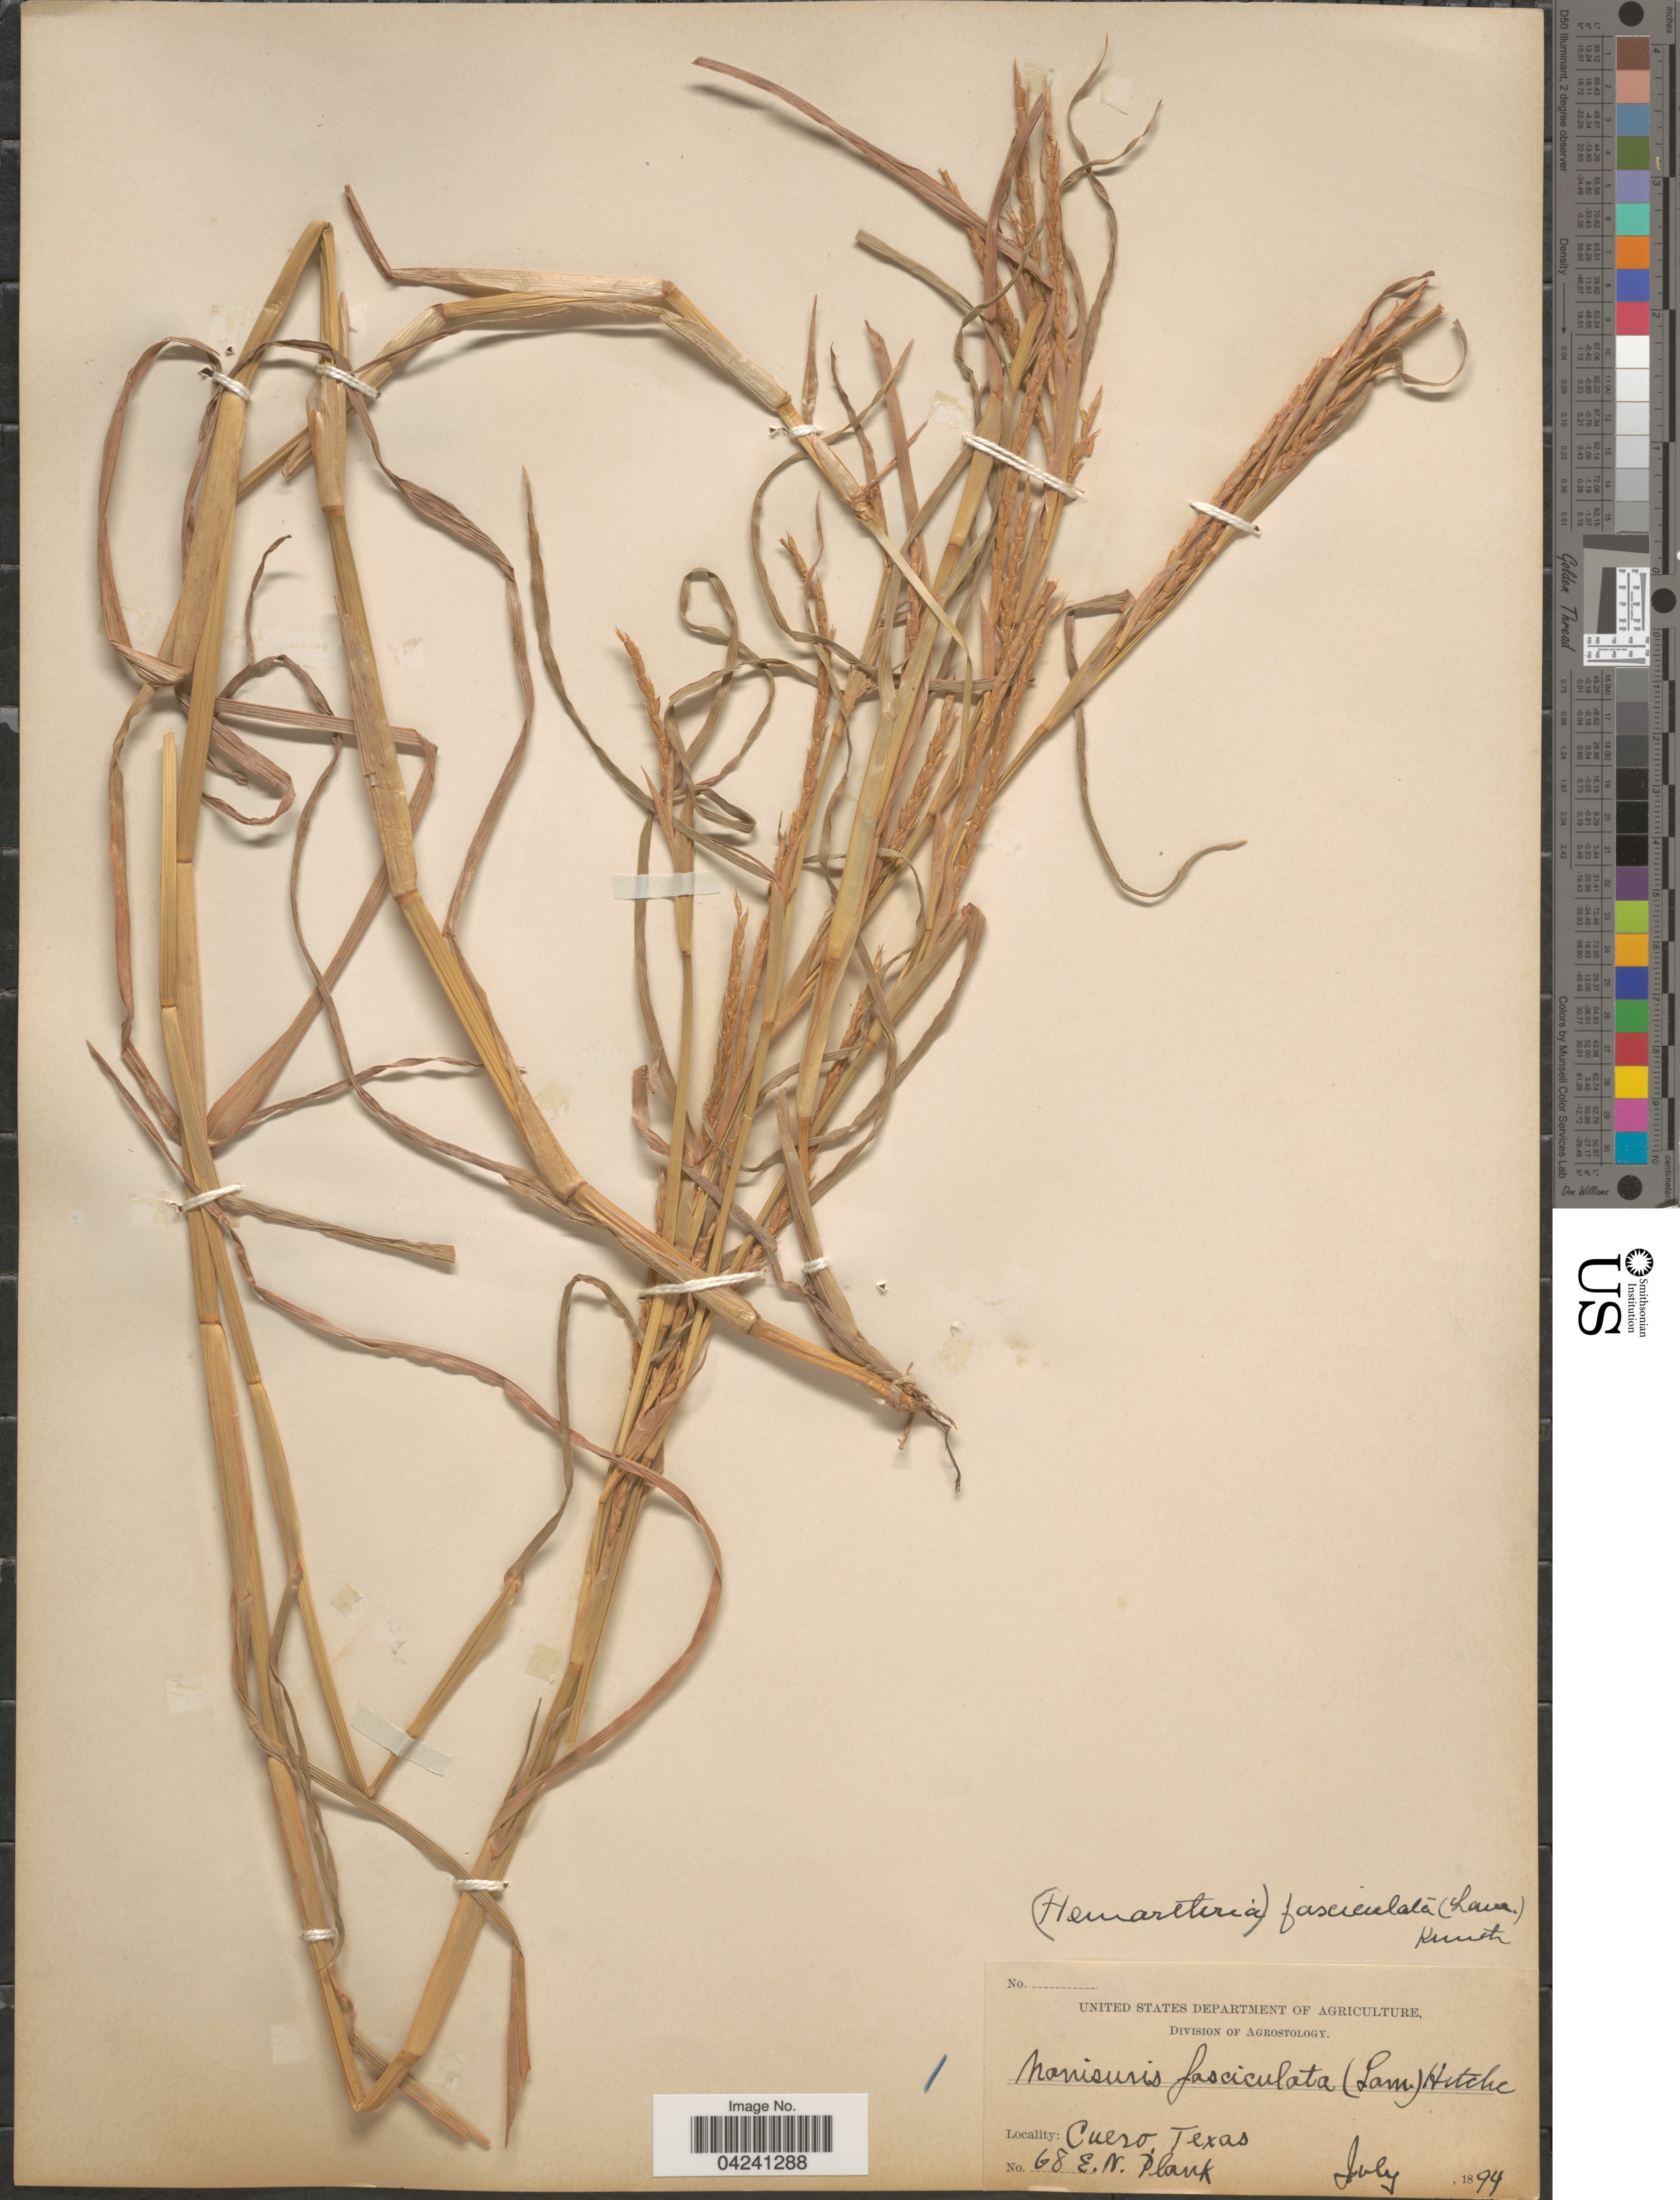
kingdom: Plantae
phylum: Tracheophyta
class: Liliopsida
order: Poales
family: Poaceae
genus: Hemarthria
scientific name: Hemarthria altissima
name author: (Poir.) Stapf & C. E. Hubb.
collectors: E. Plank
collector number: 68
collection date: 1894-07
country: United States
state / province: Texas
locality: Cuero.